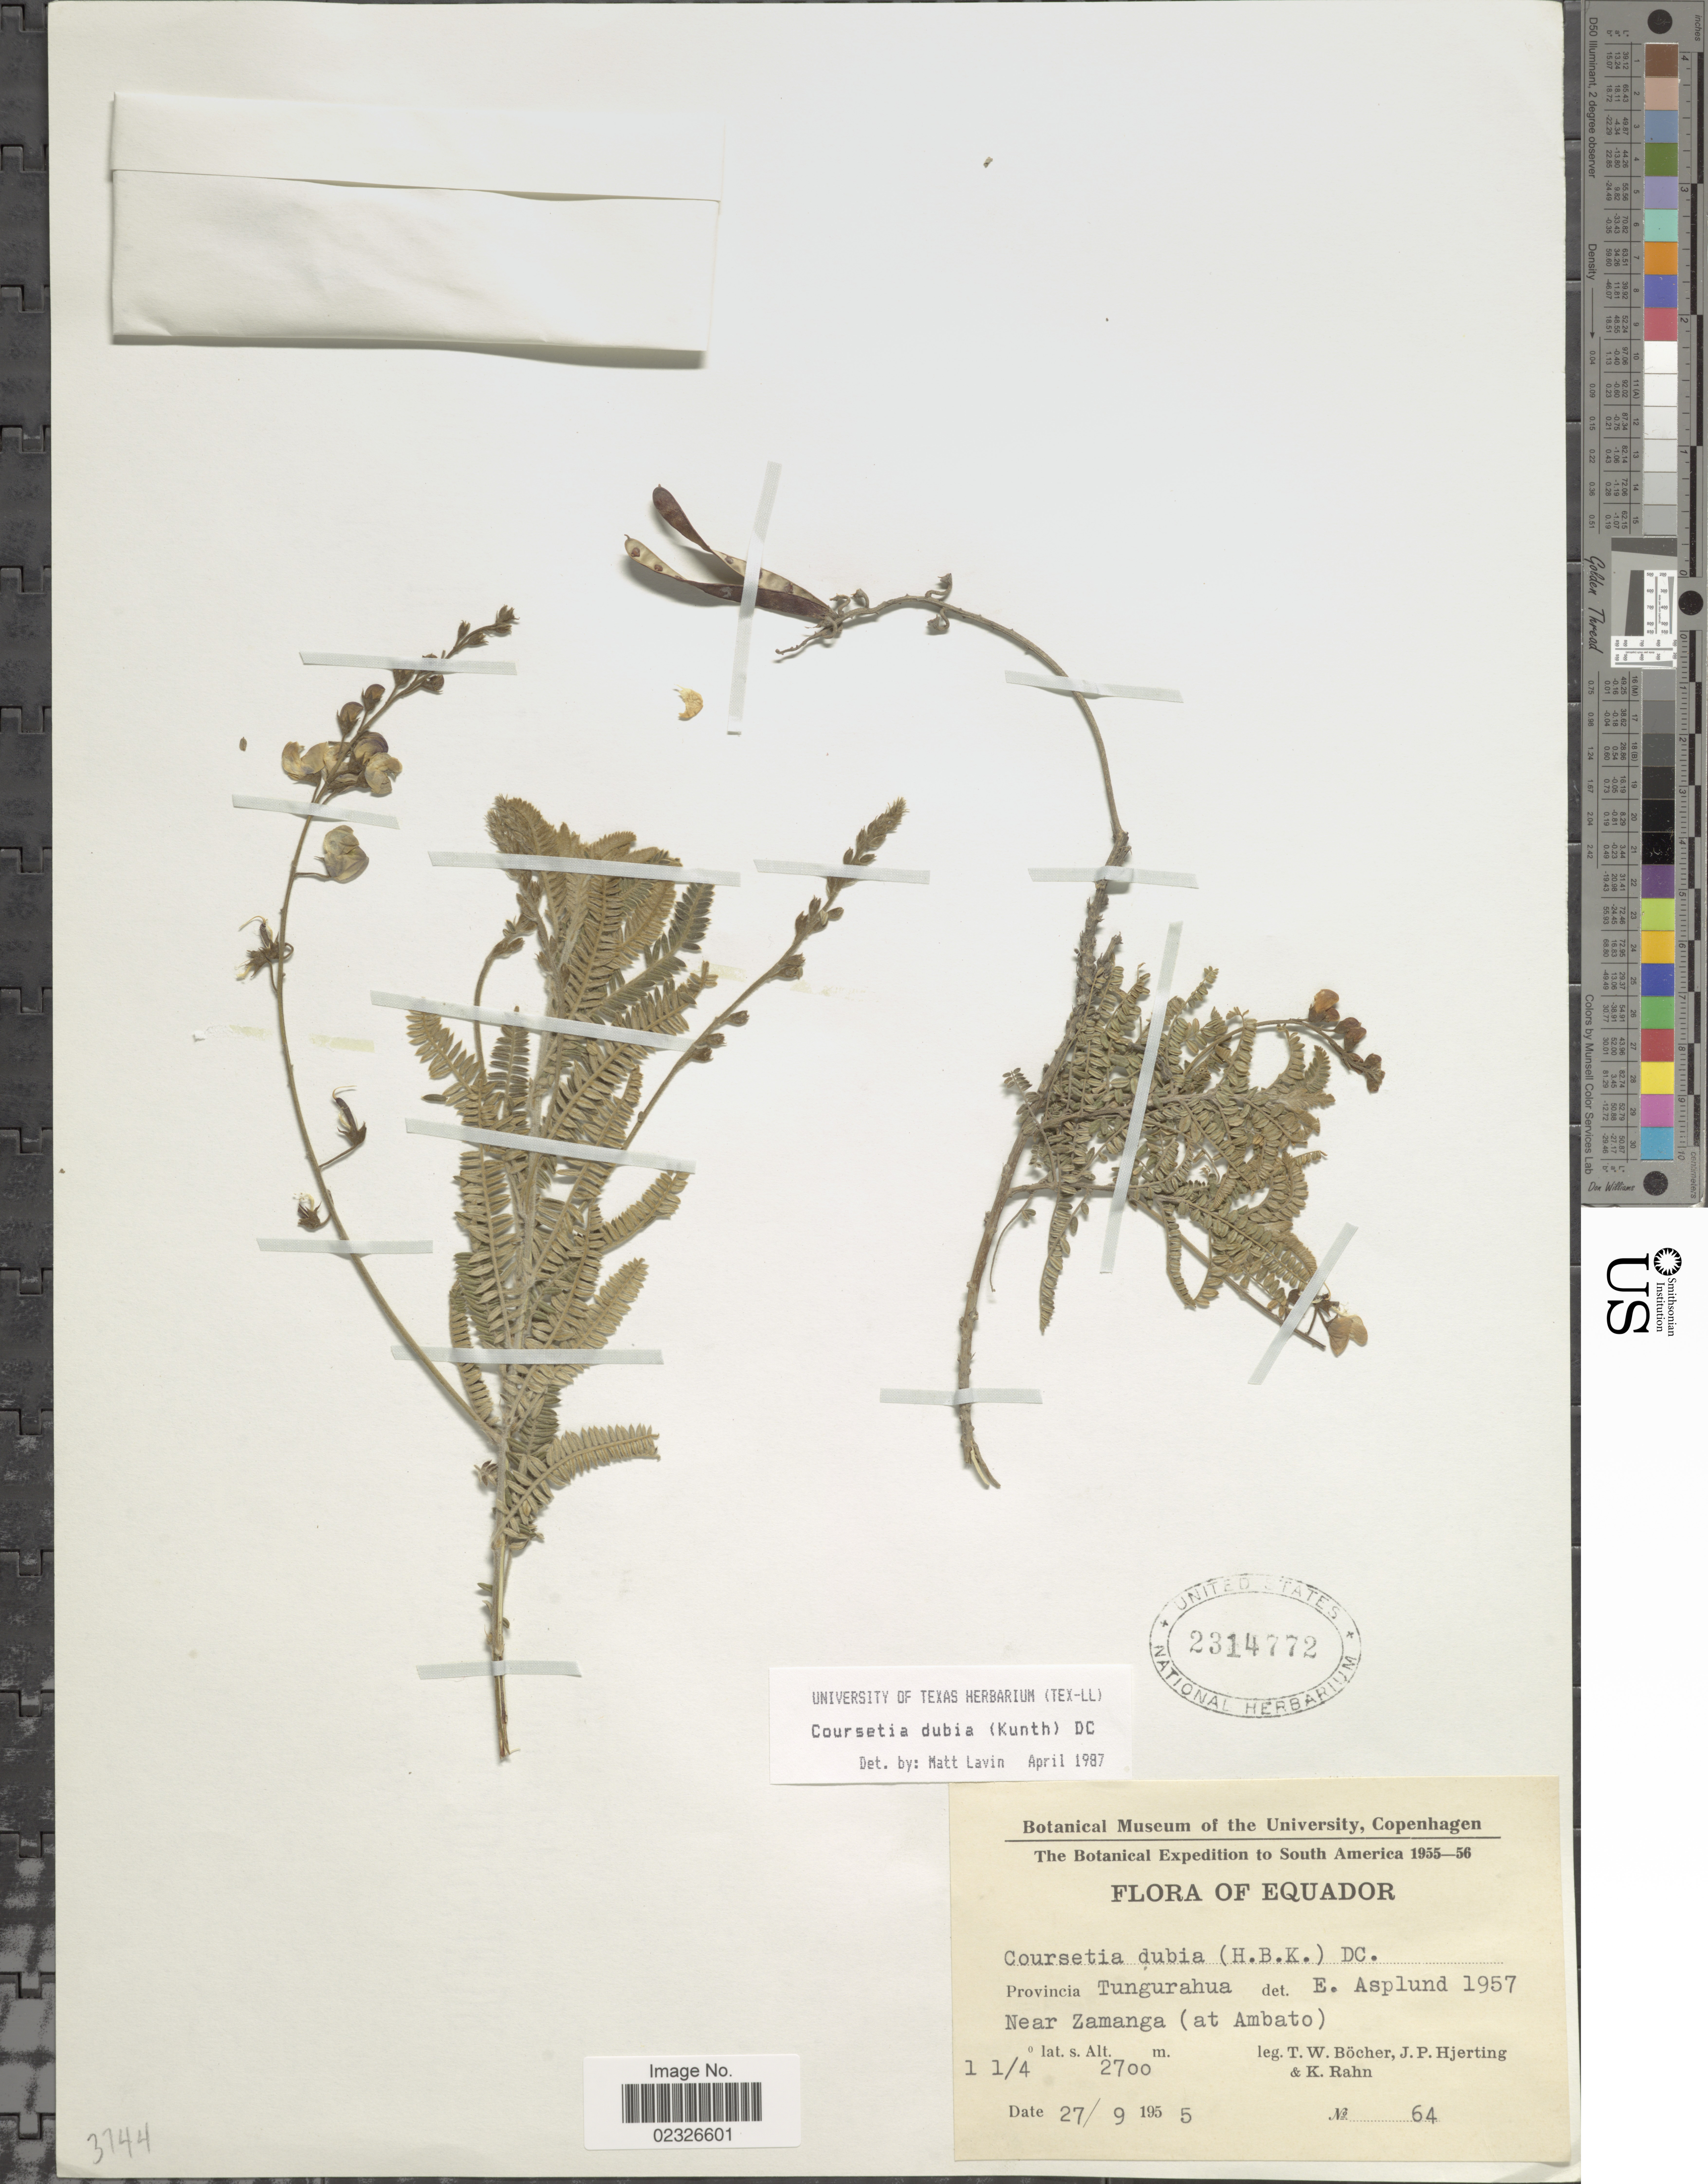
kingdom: Plantae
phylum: Tracheophyta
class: Magnoliopsida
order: Fabales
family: Fabaceae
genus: Coursetia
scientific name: Coursetia dubia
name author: (Kunth) DC.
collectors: T. Bocher, J. P. Hjerting & K. Rahn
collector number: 64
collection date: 1955-09-27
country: Ecuador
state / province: Tungurahua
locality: Provincia Tungurahua, near Zamanga ( at Ambato)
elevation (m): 2700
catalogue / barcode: US 2314772